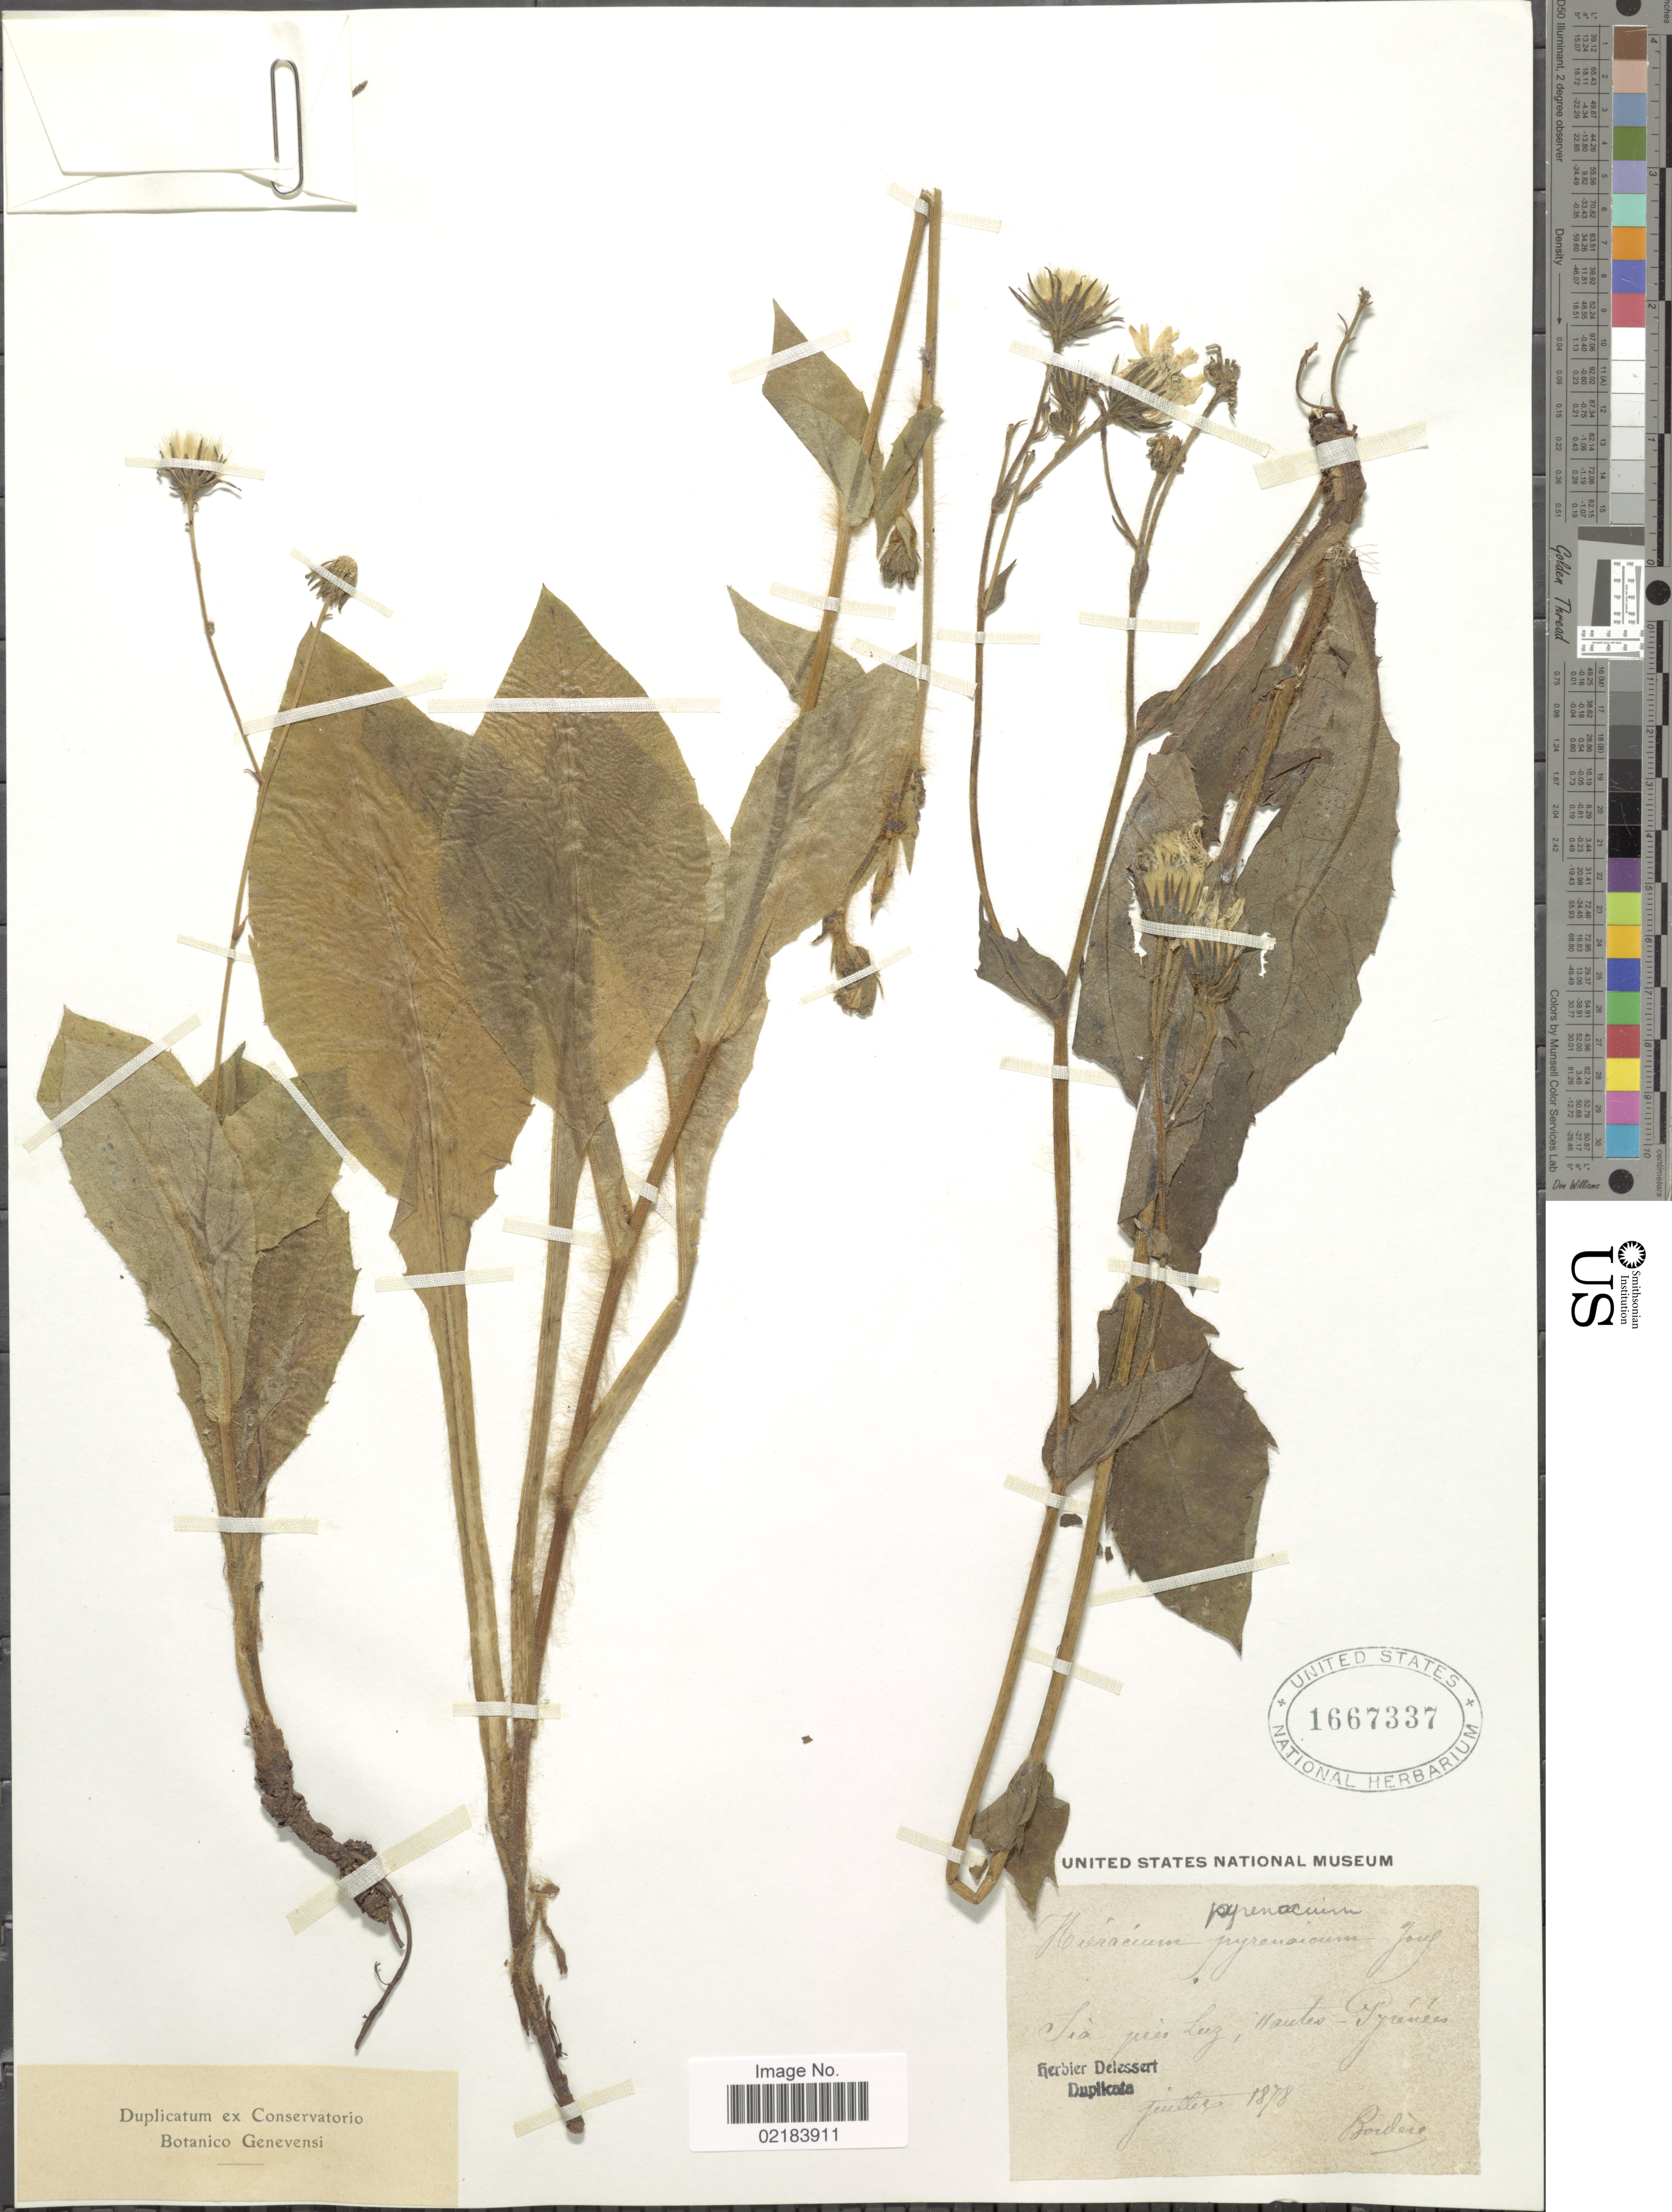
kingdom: Plantae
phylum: Tracheophyta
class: Magnoliopsida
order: Asterales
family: Asteraceae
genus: Hieracium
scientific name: Hieracium nobile subsp. nobile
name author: Gren. & Godr.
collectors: -. Bordere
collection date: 1878-07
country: France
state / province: Occitanie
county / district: Hautes-Pyrénées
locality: Sia pres Luz Hautes-Pyrenees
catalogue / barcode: US 1667337